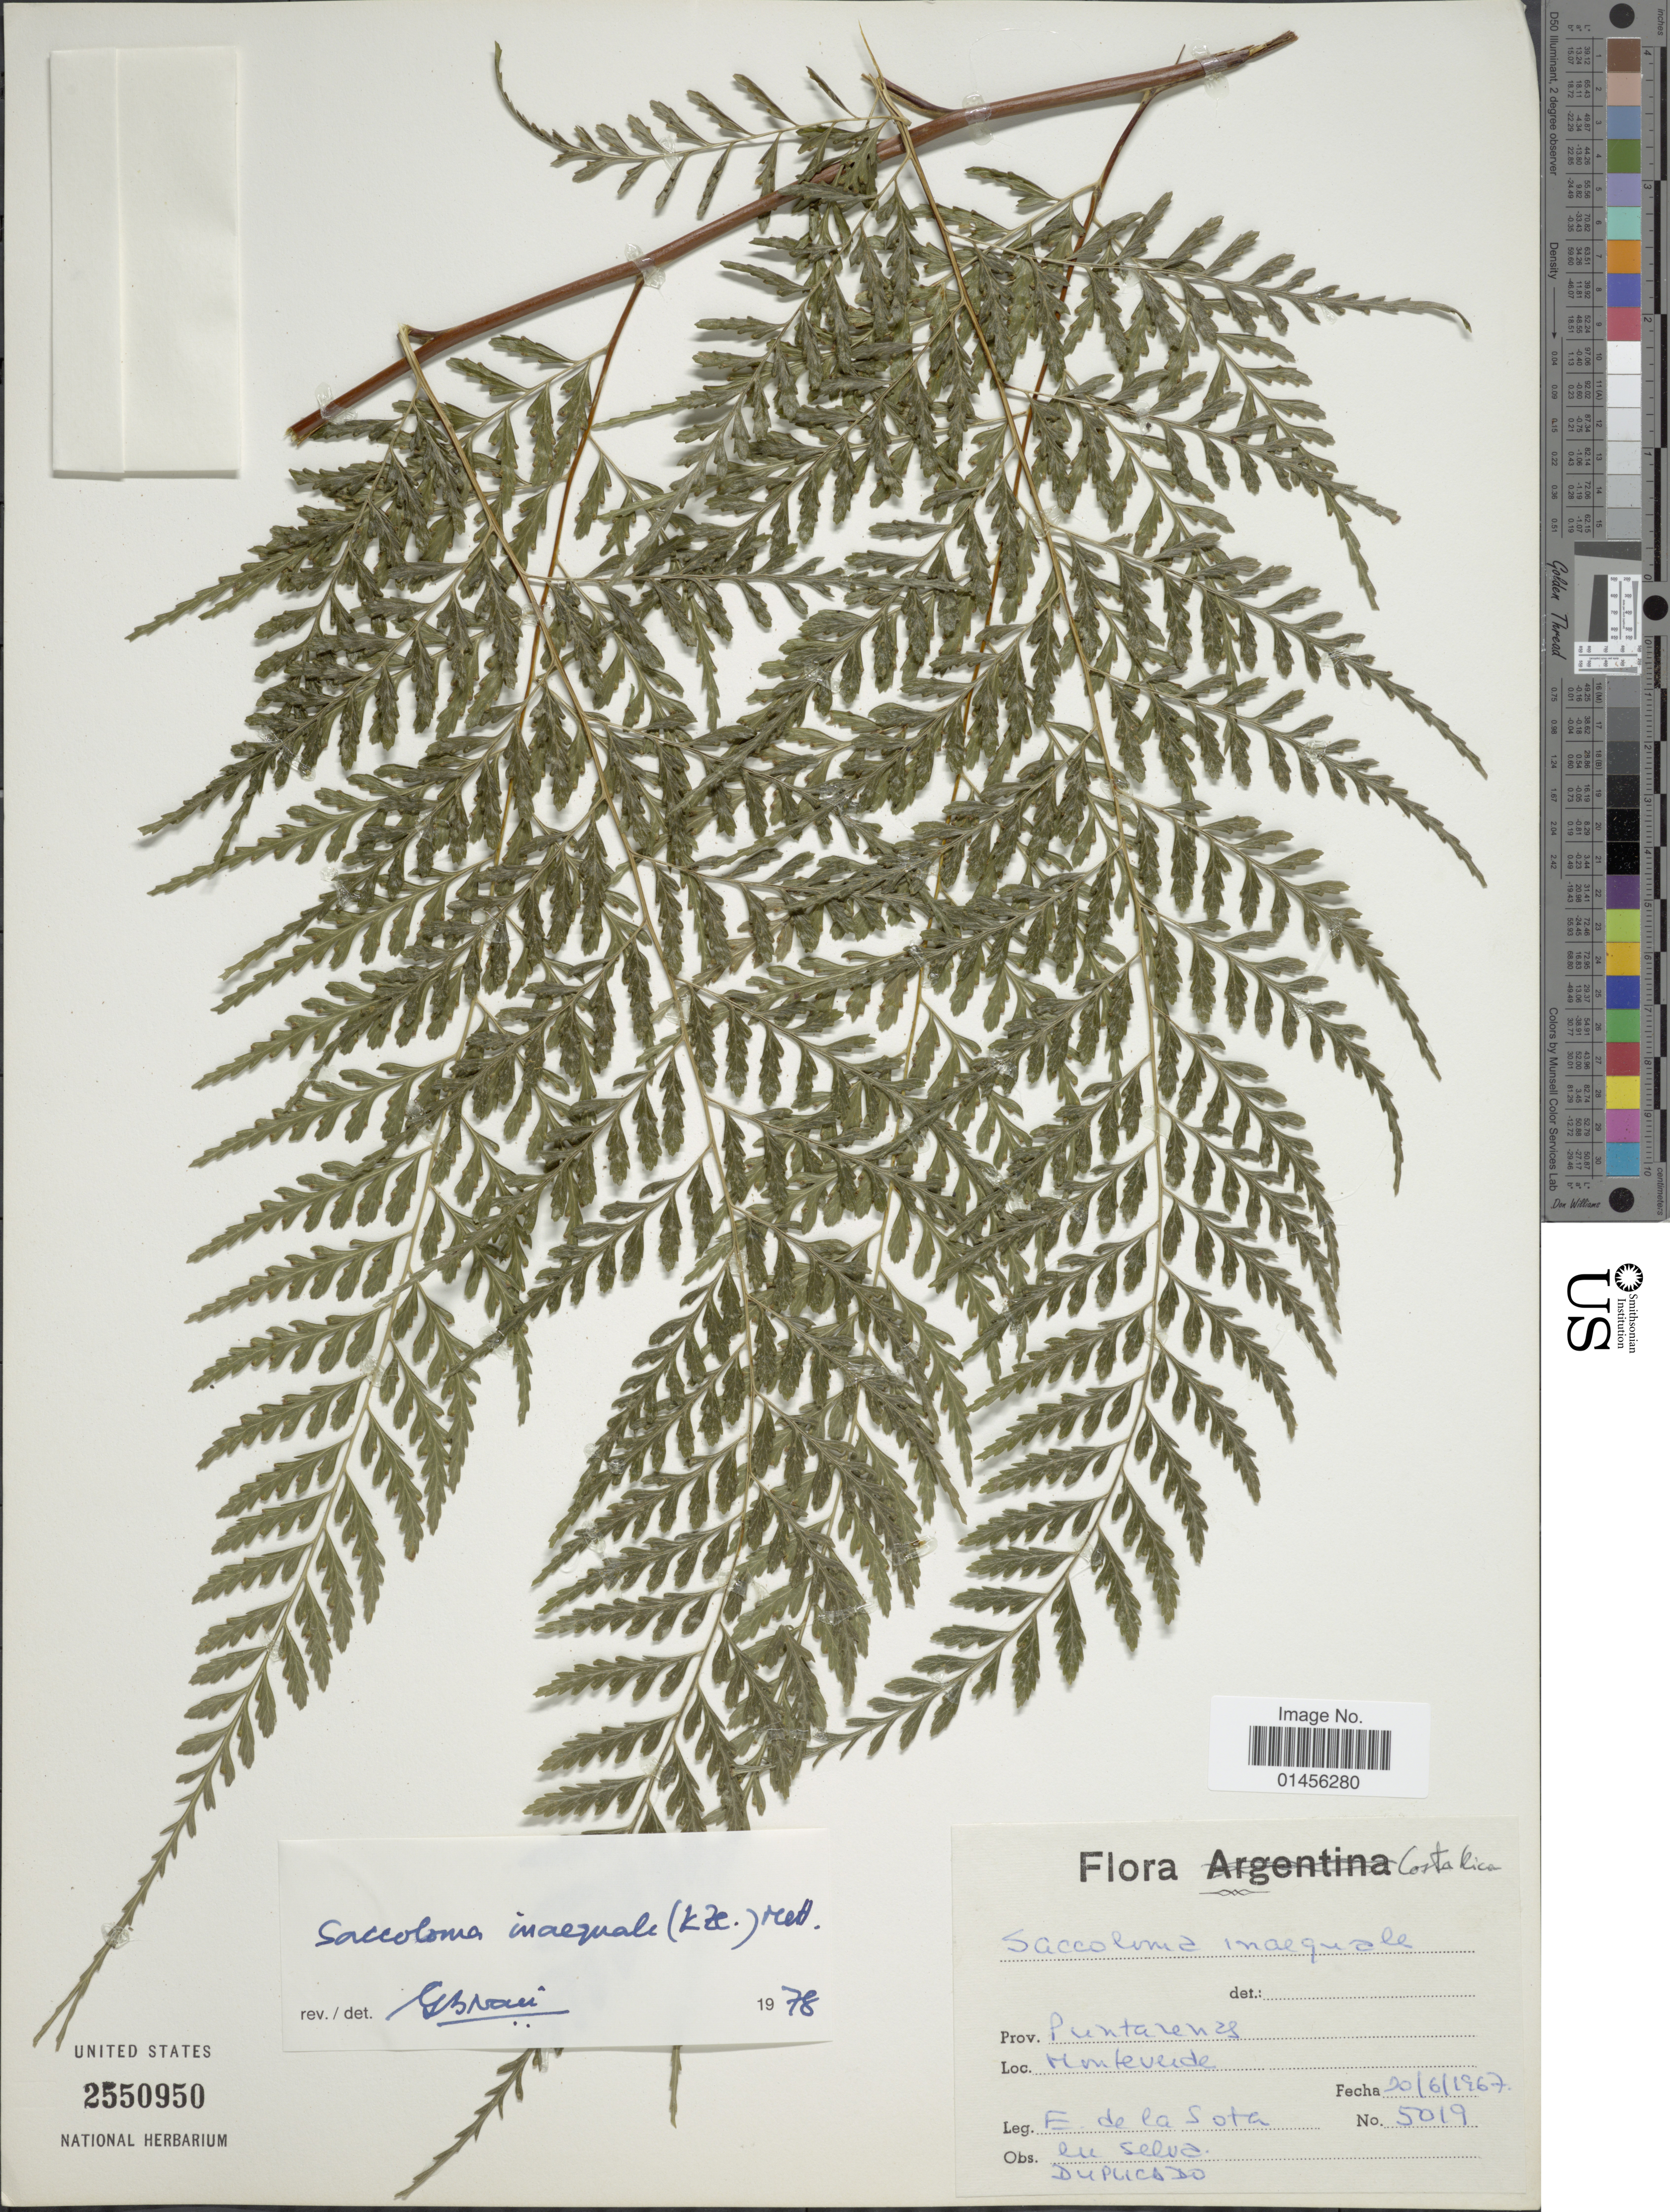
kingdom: Plantae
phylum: Tracheophyta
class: Polypodiopsida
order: Polypodiales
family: Saccolomataceae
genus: Saccoloma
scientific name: Saccoloma inaequale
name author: (Kunze) Mett.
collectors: E. R. de la Sota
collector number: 5019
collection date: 1967-06-20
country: Costa Rica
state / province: Puntarenas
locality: Monteverde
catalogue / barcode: US 2550950